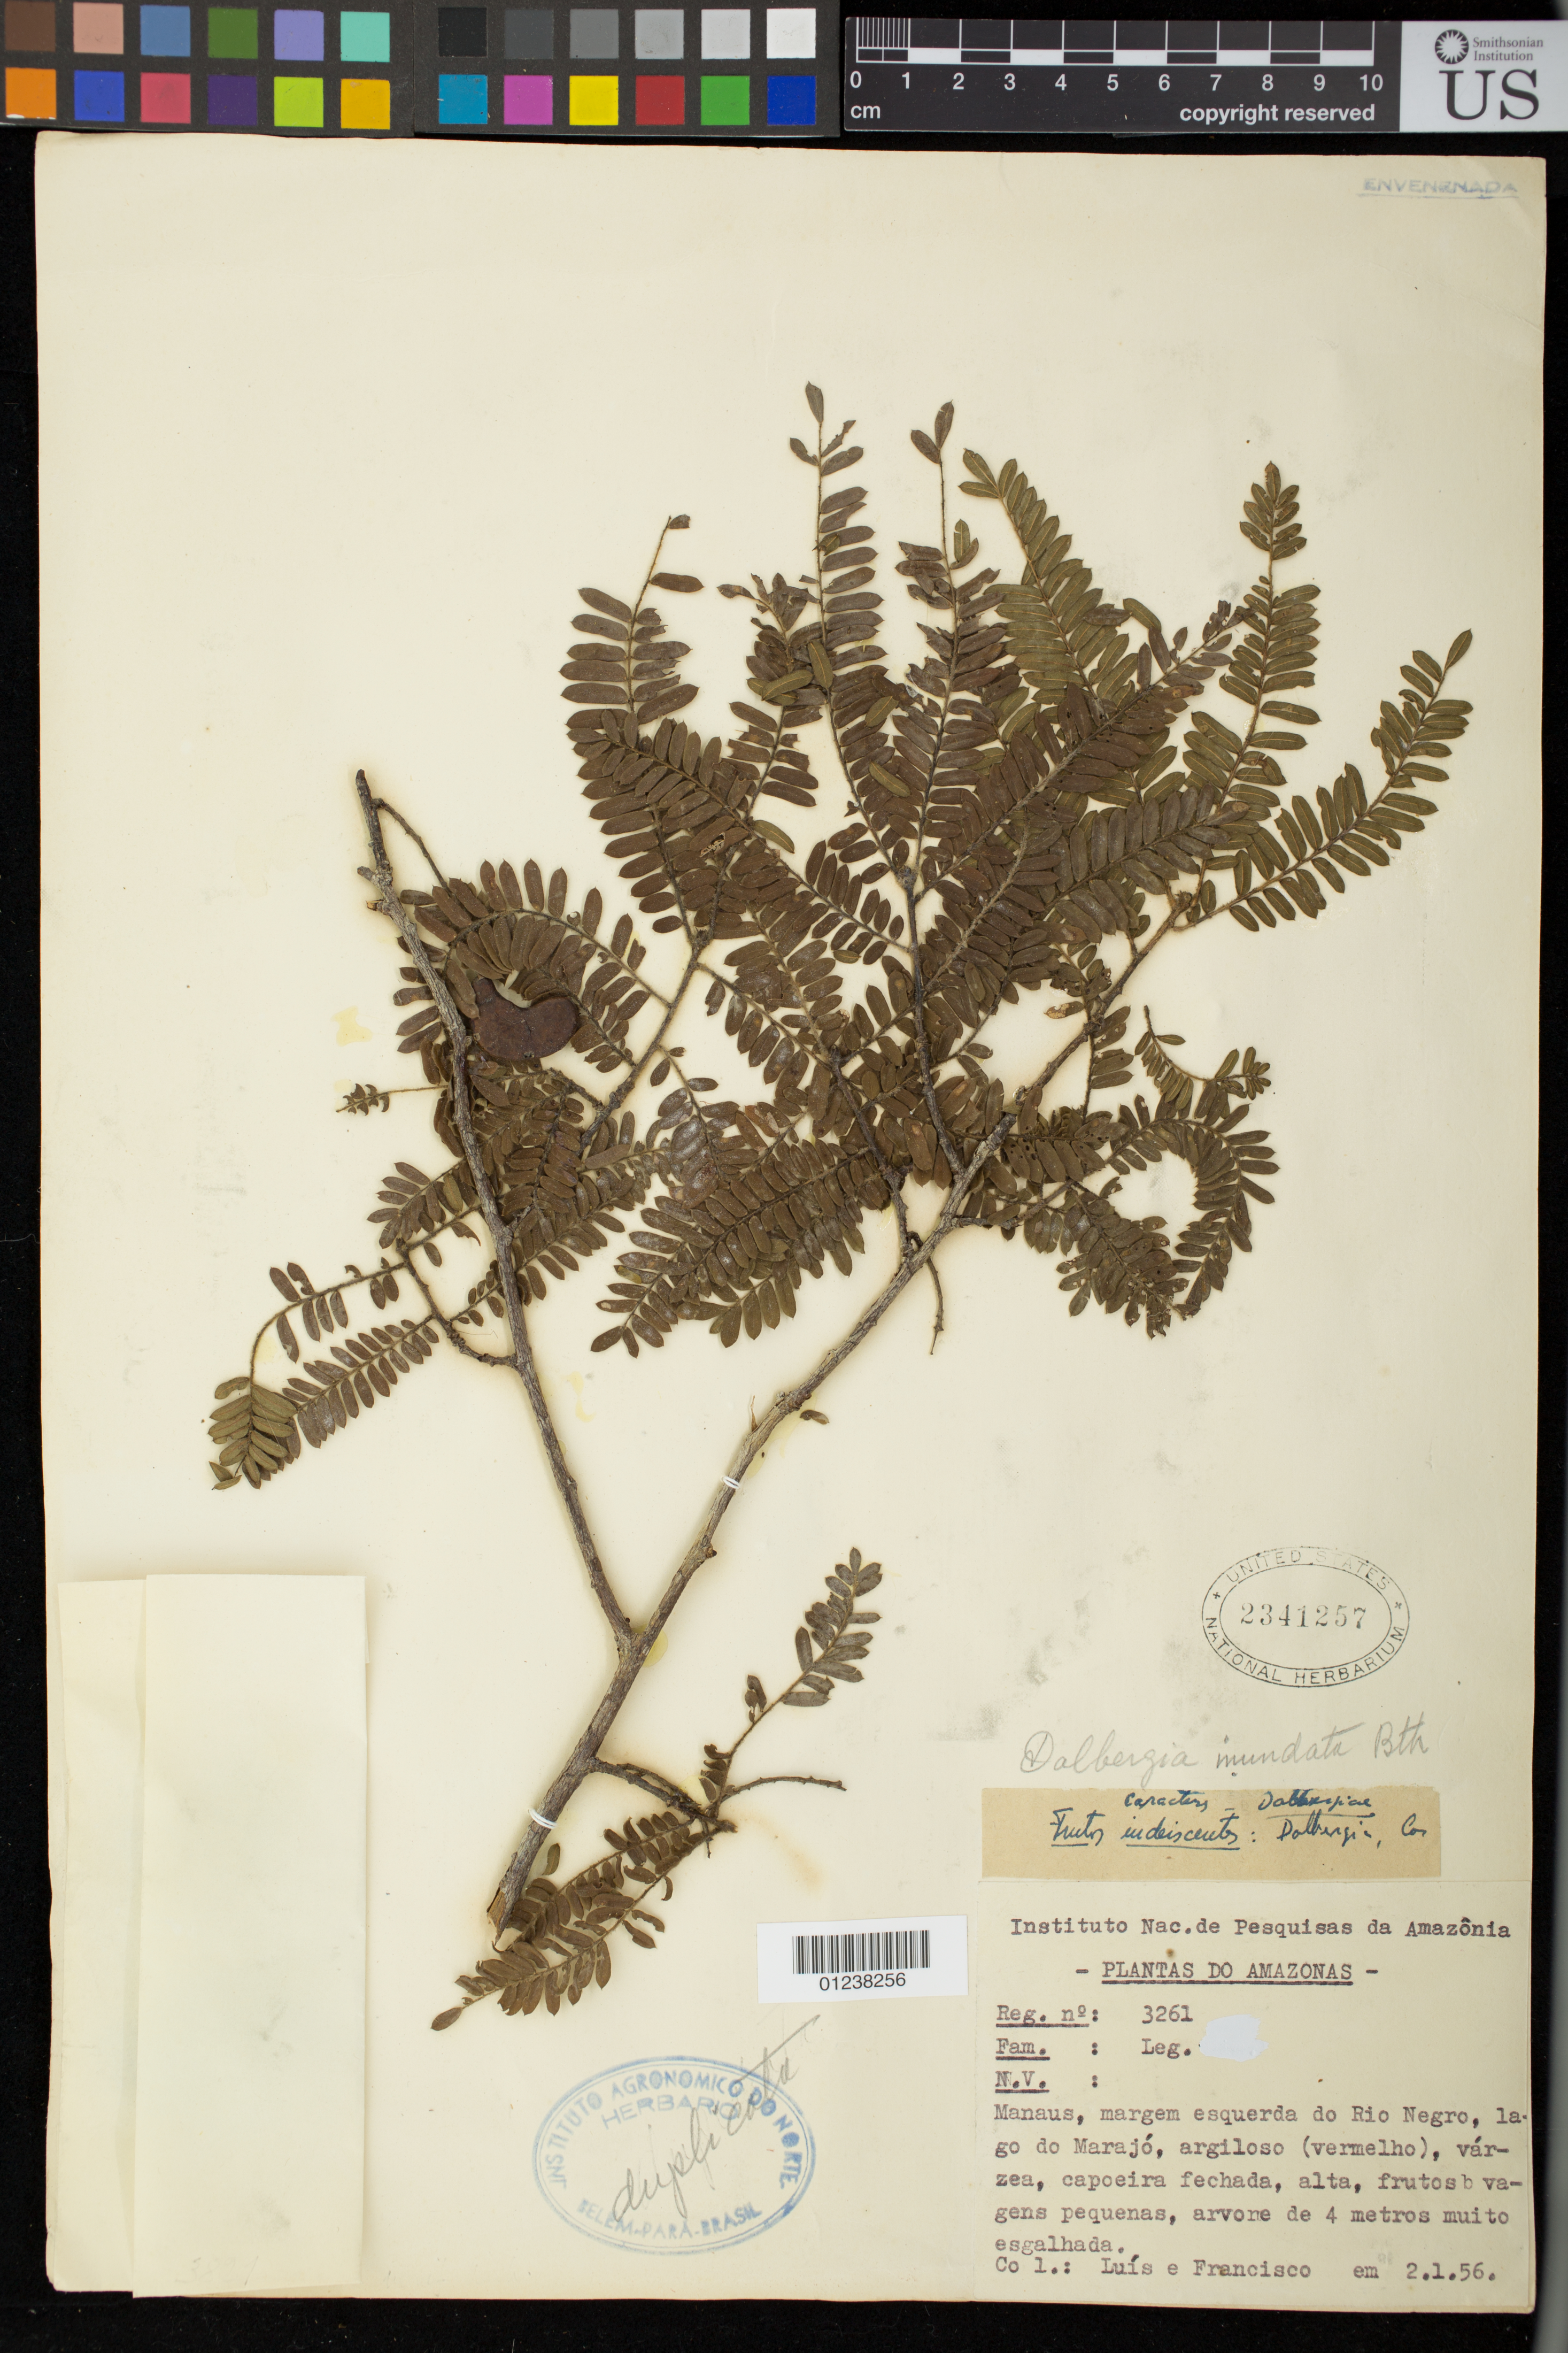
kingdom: Plantae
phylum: Tracheophyta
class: Magnoliopsida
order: Fabales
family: Fabaceae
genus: Dalbergia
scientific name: Dalbergia inundata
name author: Benth.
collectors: L. Francisco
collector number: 3261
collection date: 1956-02-01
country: Brazil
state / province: Amazonas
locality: Manaus, margem esquerda do Rio Negro, lago do Marajo, argiloso (vermelho), varzea capoeira fechada, alta, frutosb vagens pequenas, arvore de 4 metros muito esgalhada.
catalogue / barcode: US 2341257